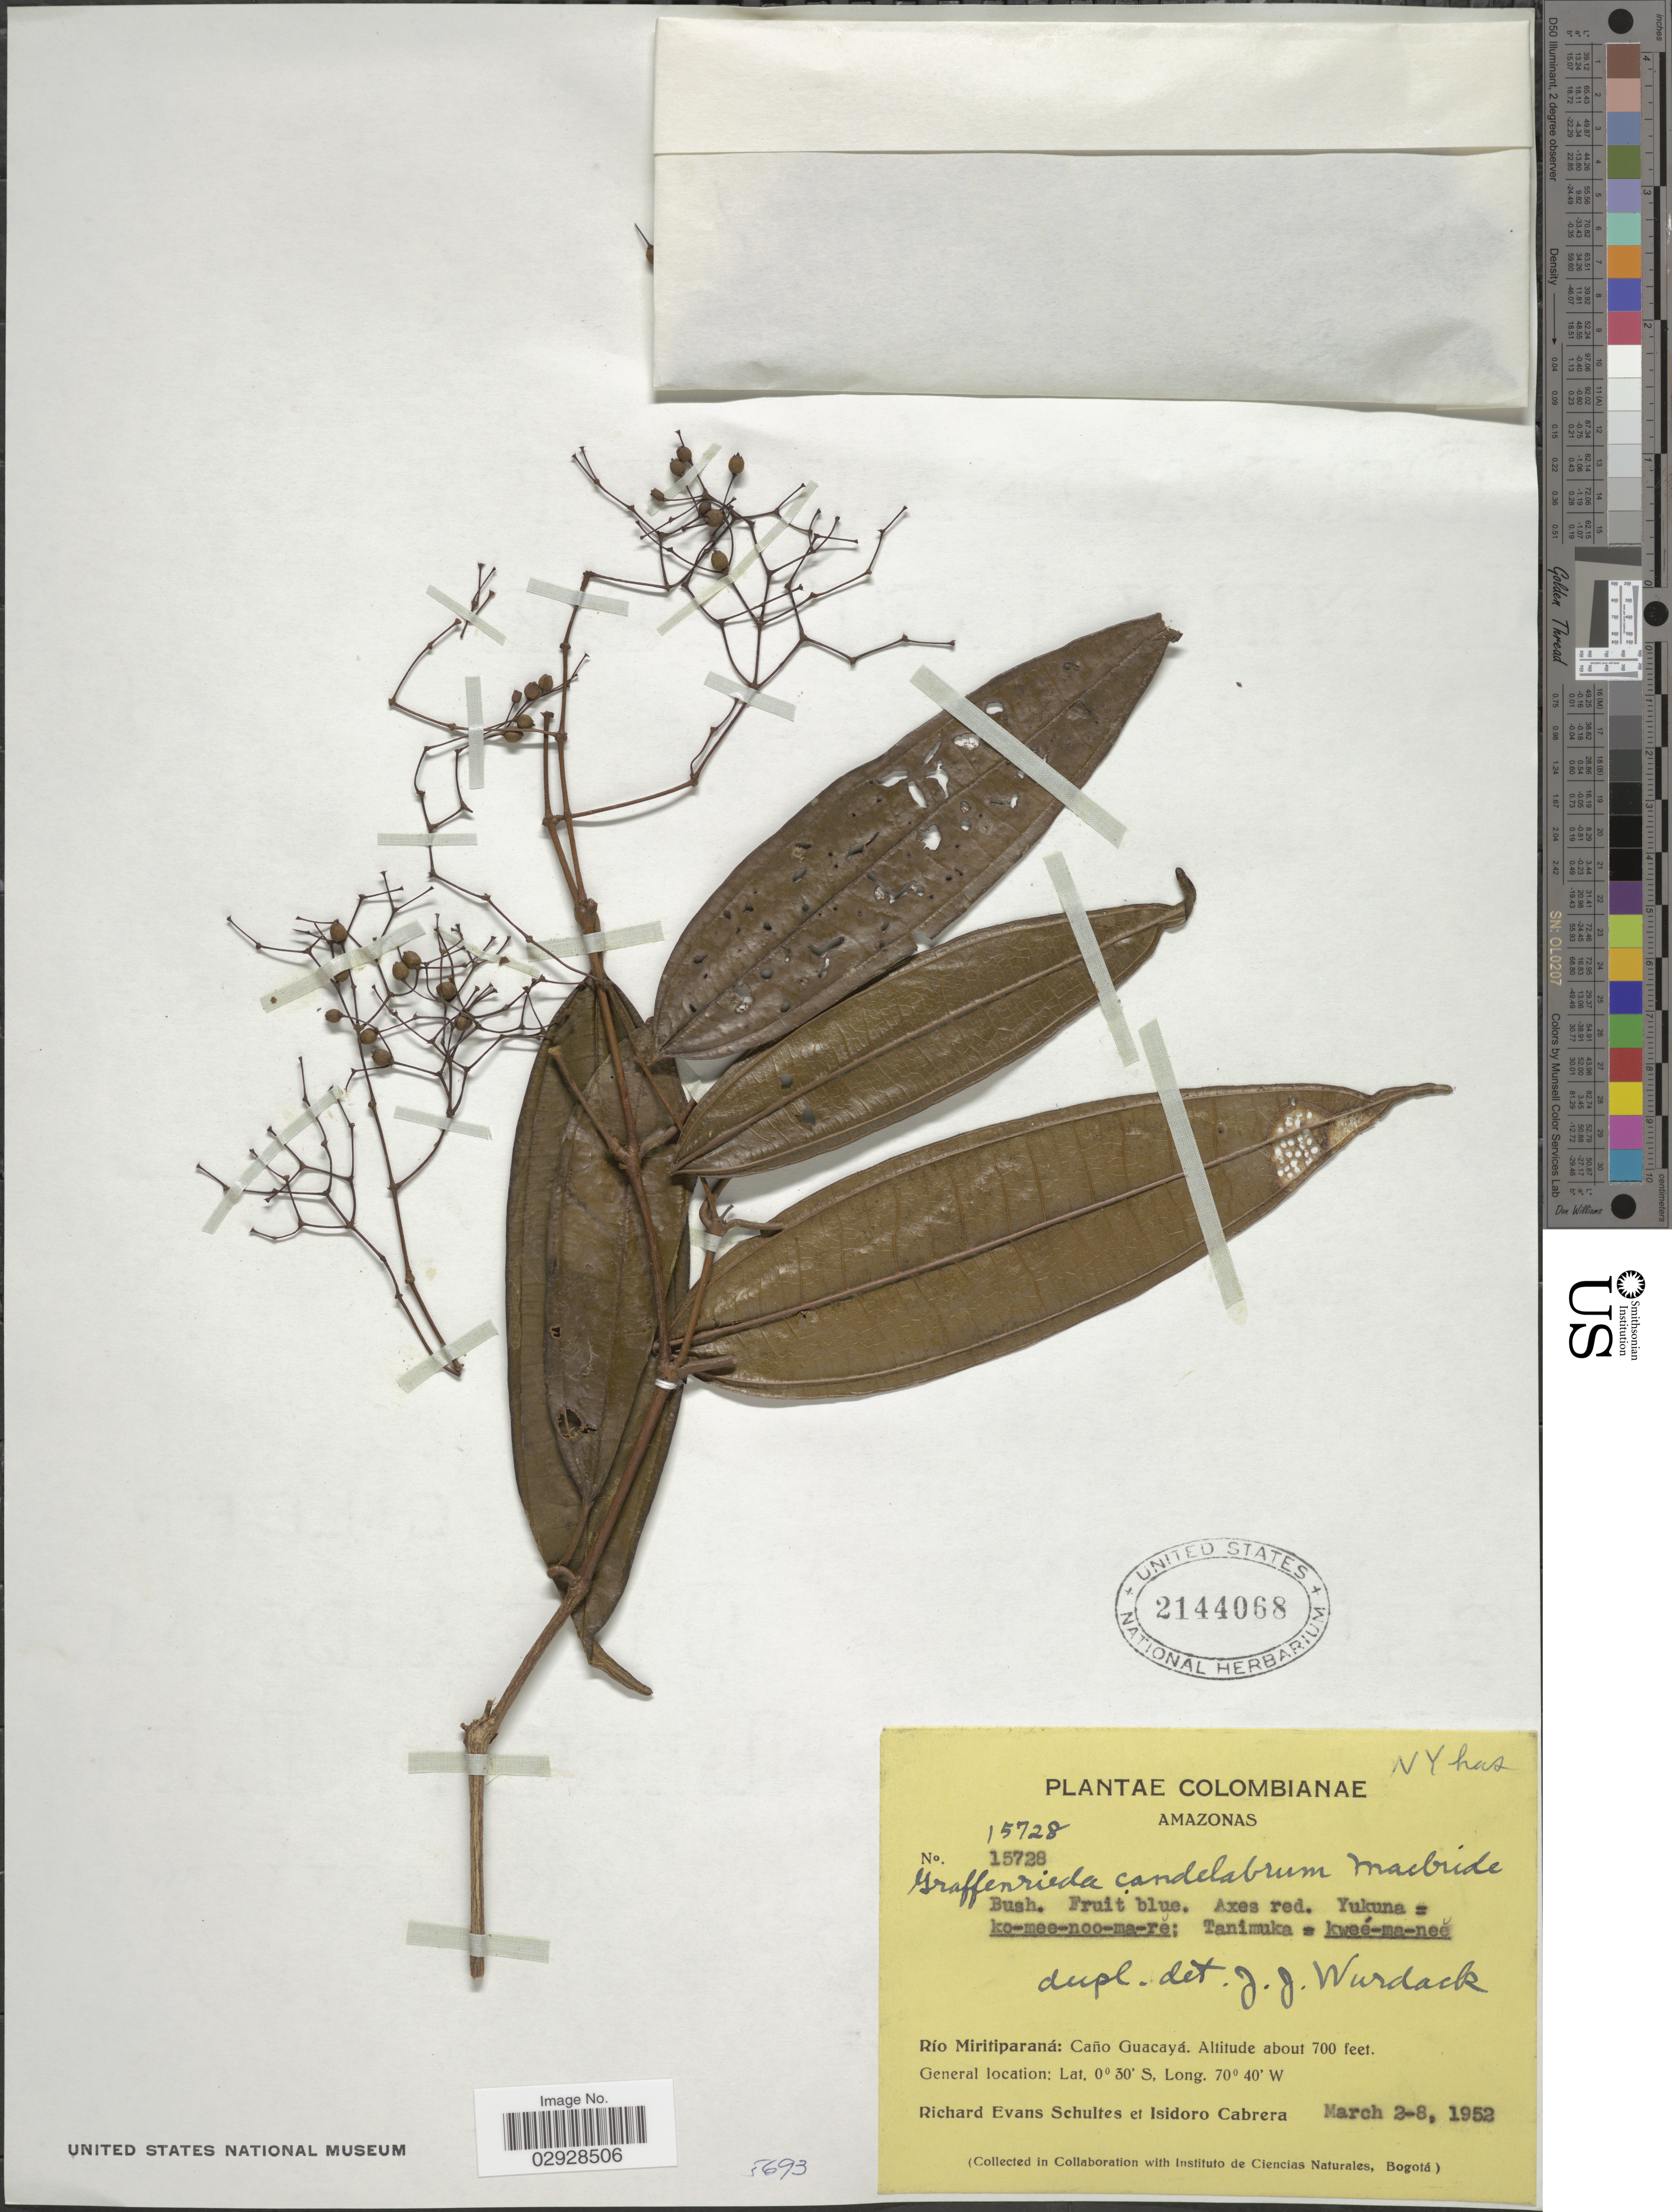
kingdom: Plantae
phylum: Tracheophyta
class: Magnoliopsida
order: Myrtales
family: Melastomataceae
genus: Leandra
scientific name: Leandra candelabrum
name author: (J.F. Macbr.) Wurdack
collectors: R. E. Schultes & I. Cabrera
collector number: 15728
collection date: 1952-03-02/1952-03-08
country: Colombia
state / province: Amazônas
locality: Río Miritiparaná: Caño Guacayá.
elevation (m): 213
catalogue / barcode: US 2144068